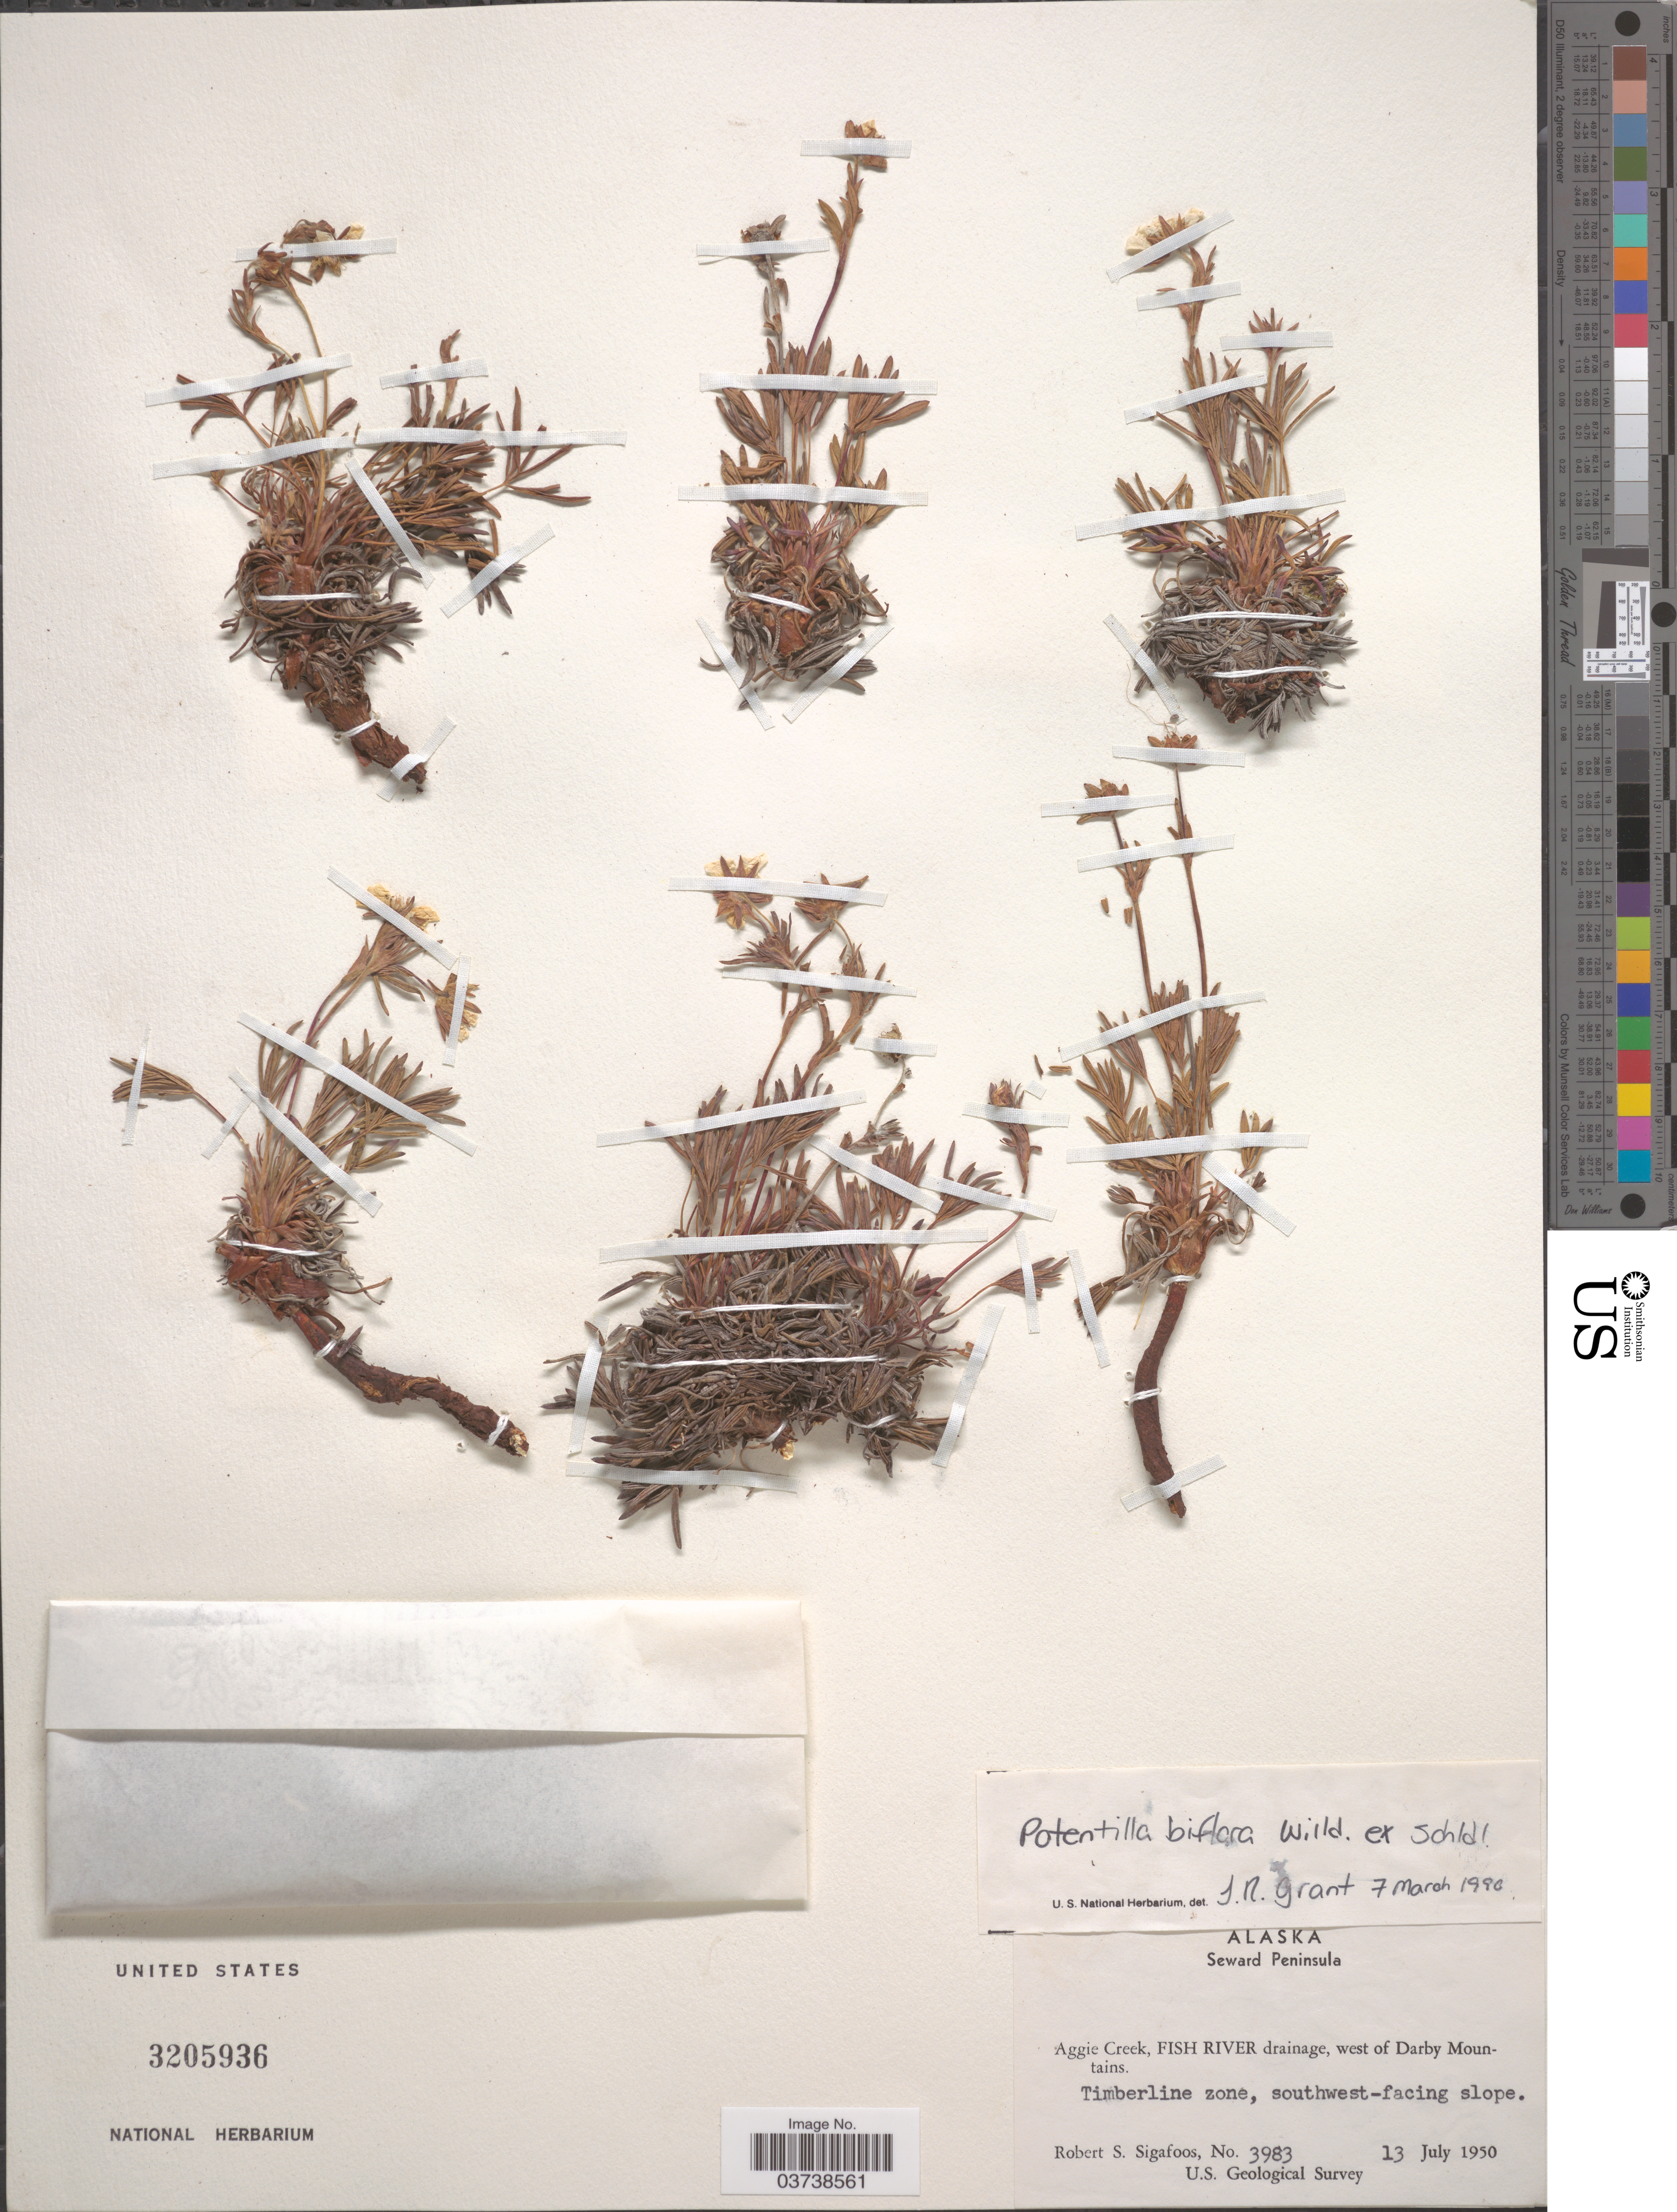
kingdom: Plantae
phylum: Tracheophyta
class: Magnoliopsida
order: Rosales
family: Rosaceae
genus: Potentilla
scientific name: Potentilla biflora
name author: Willd. ex Schltdl.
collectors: R. Sigafoos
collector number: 3983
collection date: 1950-07-13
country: United States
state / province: Alaska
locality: Seward Peninsula. Aggie Creek, Fish River drainage, west of Darby Mountains. Timberline zone, southwest-facing slope.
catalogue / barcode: US 3205936